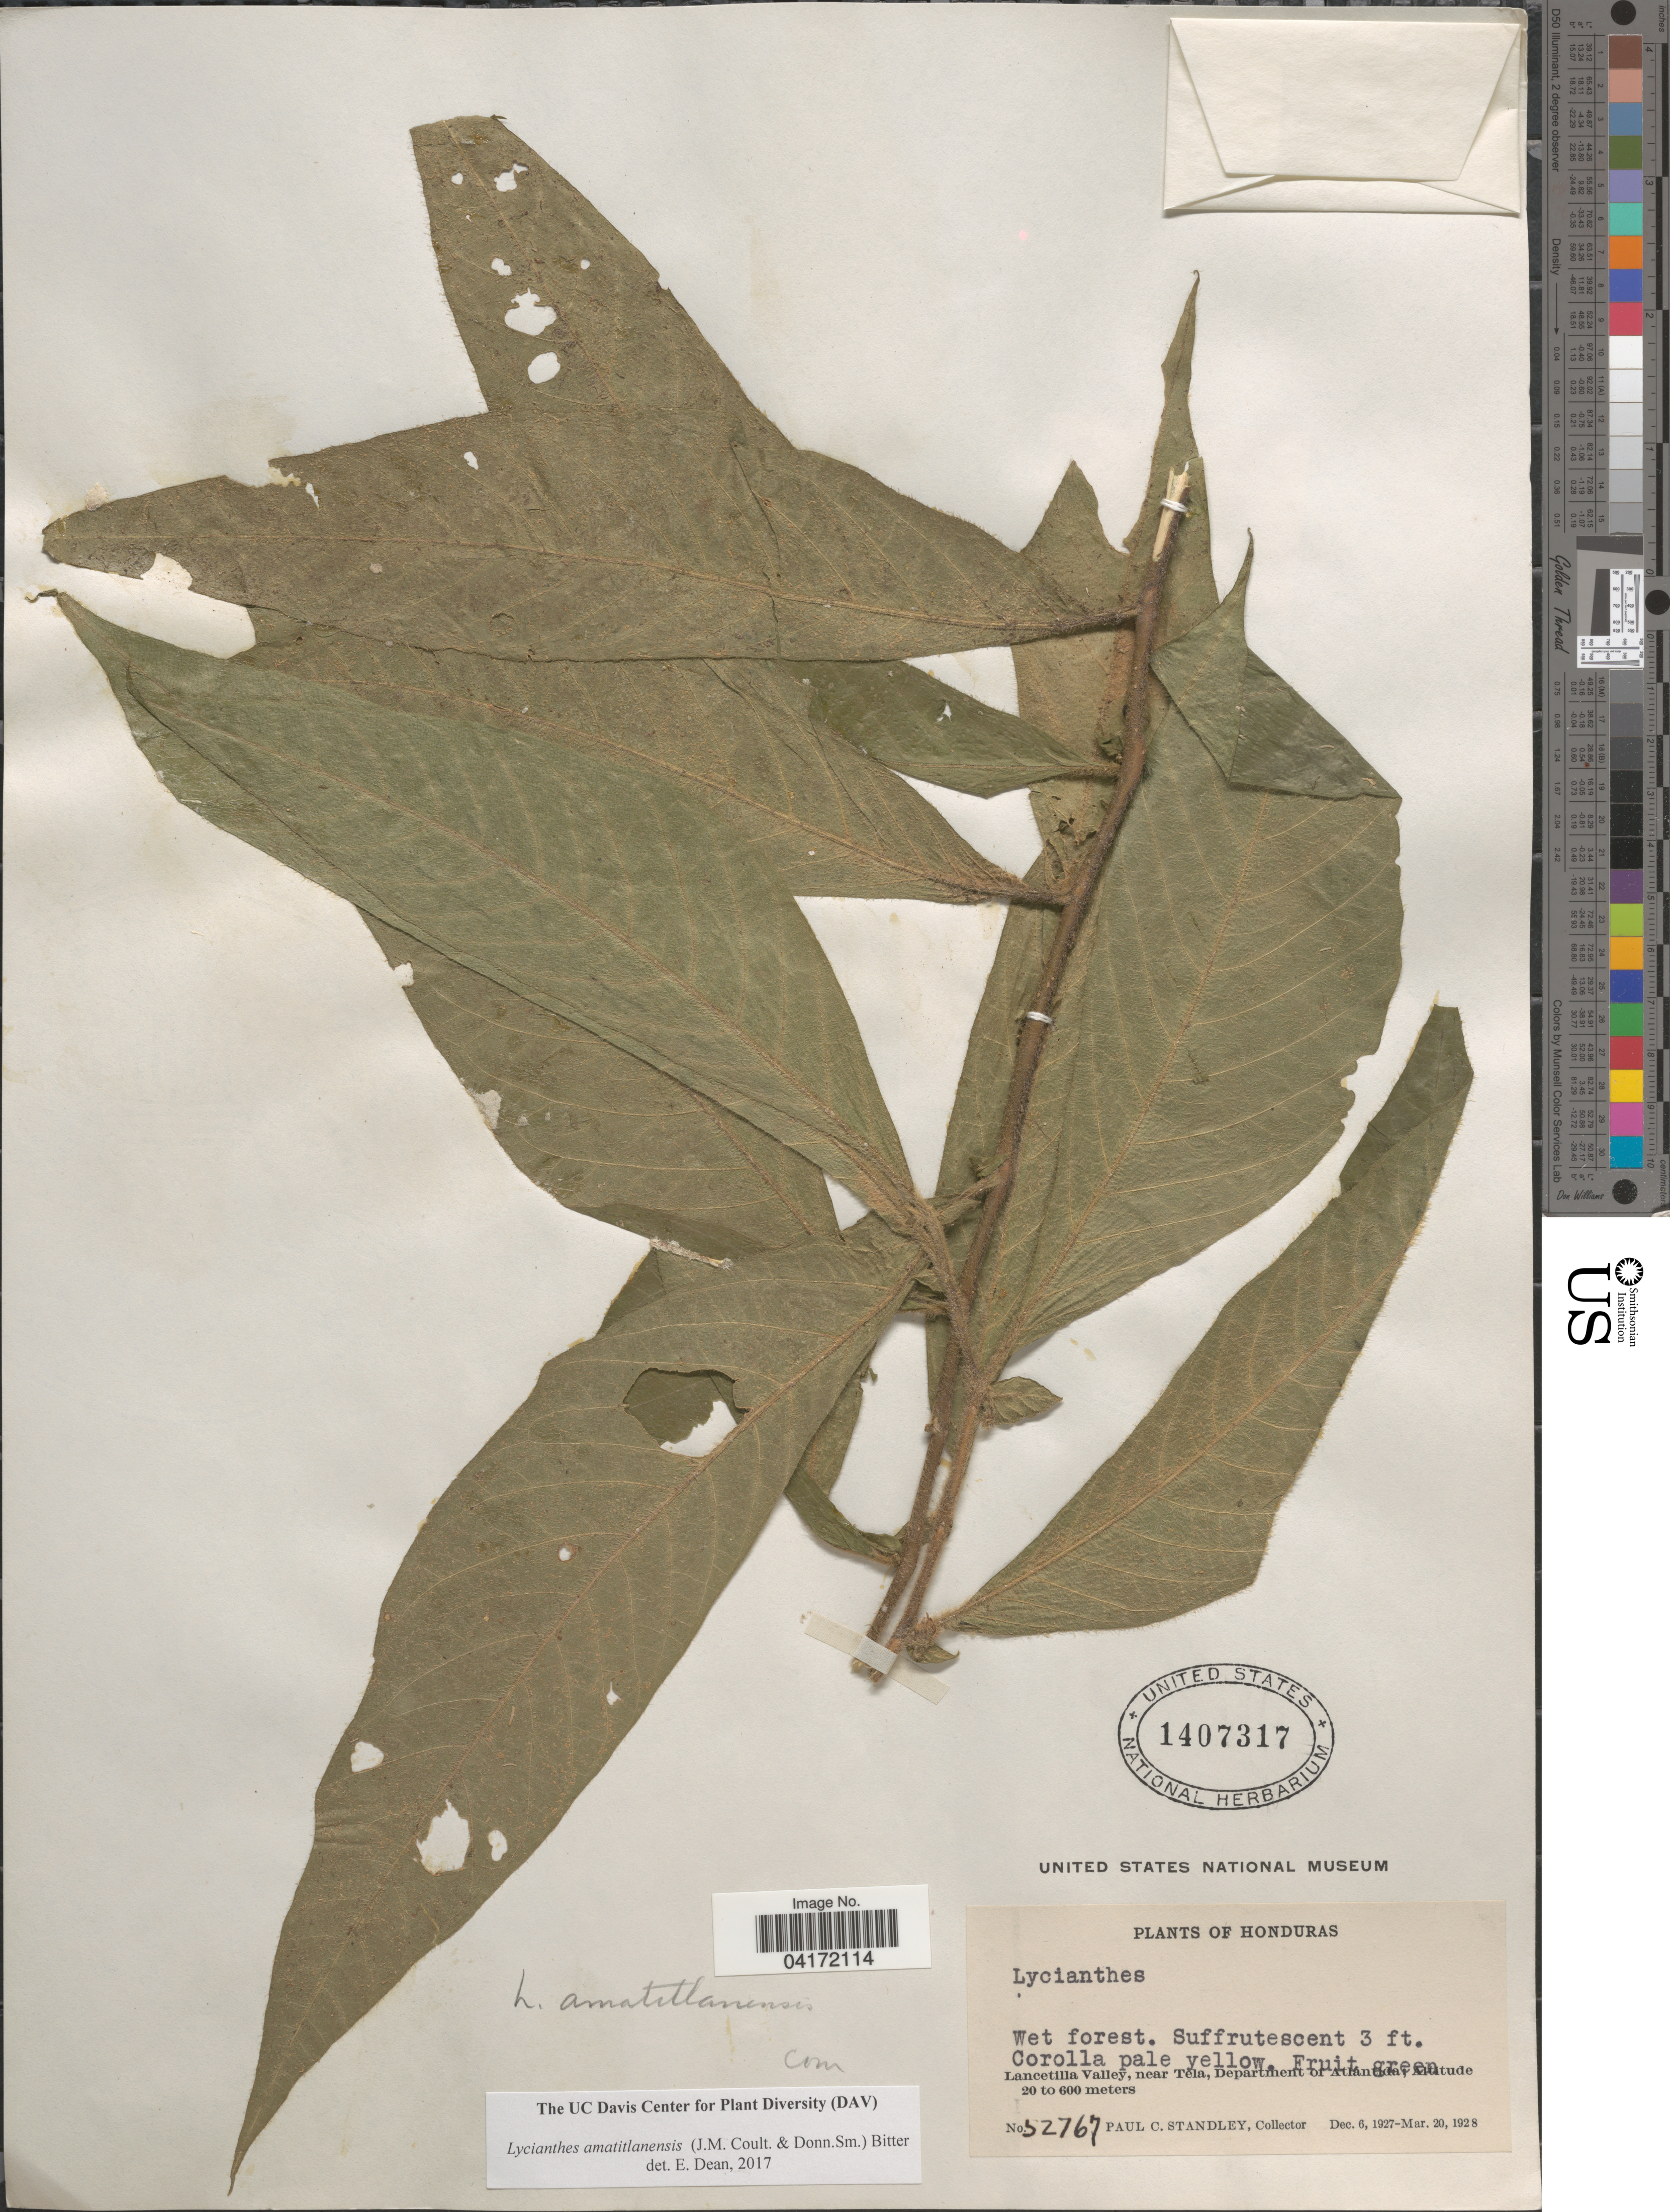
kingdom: Plantae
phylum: Tracheophyta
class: Magnoliopsida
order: Solanales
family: Solanaceae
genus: Lycianthes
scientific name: Lycianthes amatitlanensis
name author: (J.M. Coult. & Donn. Sm.) Bitter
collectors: P. C. Standley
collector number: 52767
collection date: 1927-12-06/1928-03-20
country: Honduras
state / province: Atlantida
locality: Lancetilla Valley, near Tela, Department of Atlántida.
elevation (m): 20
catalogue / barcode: US 1407317